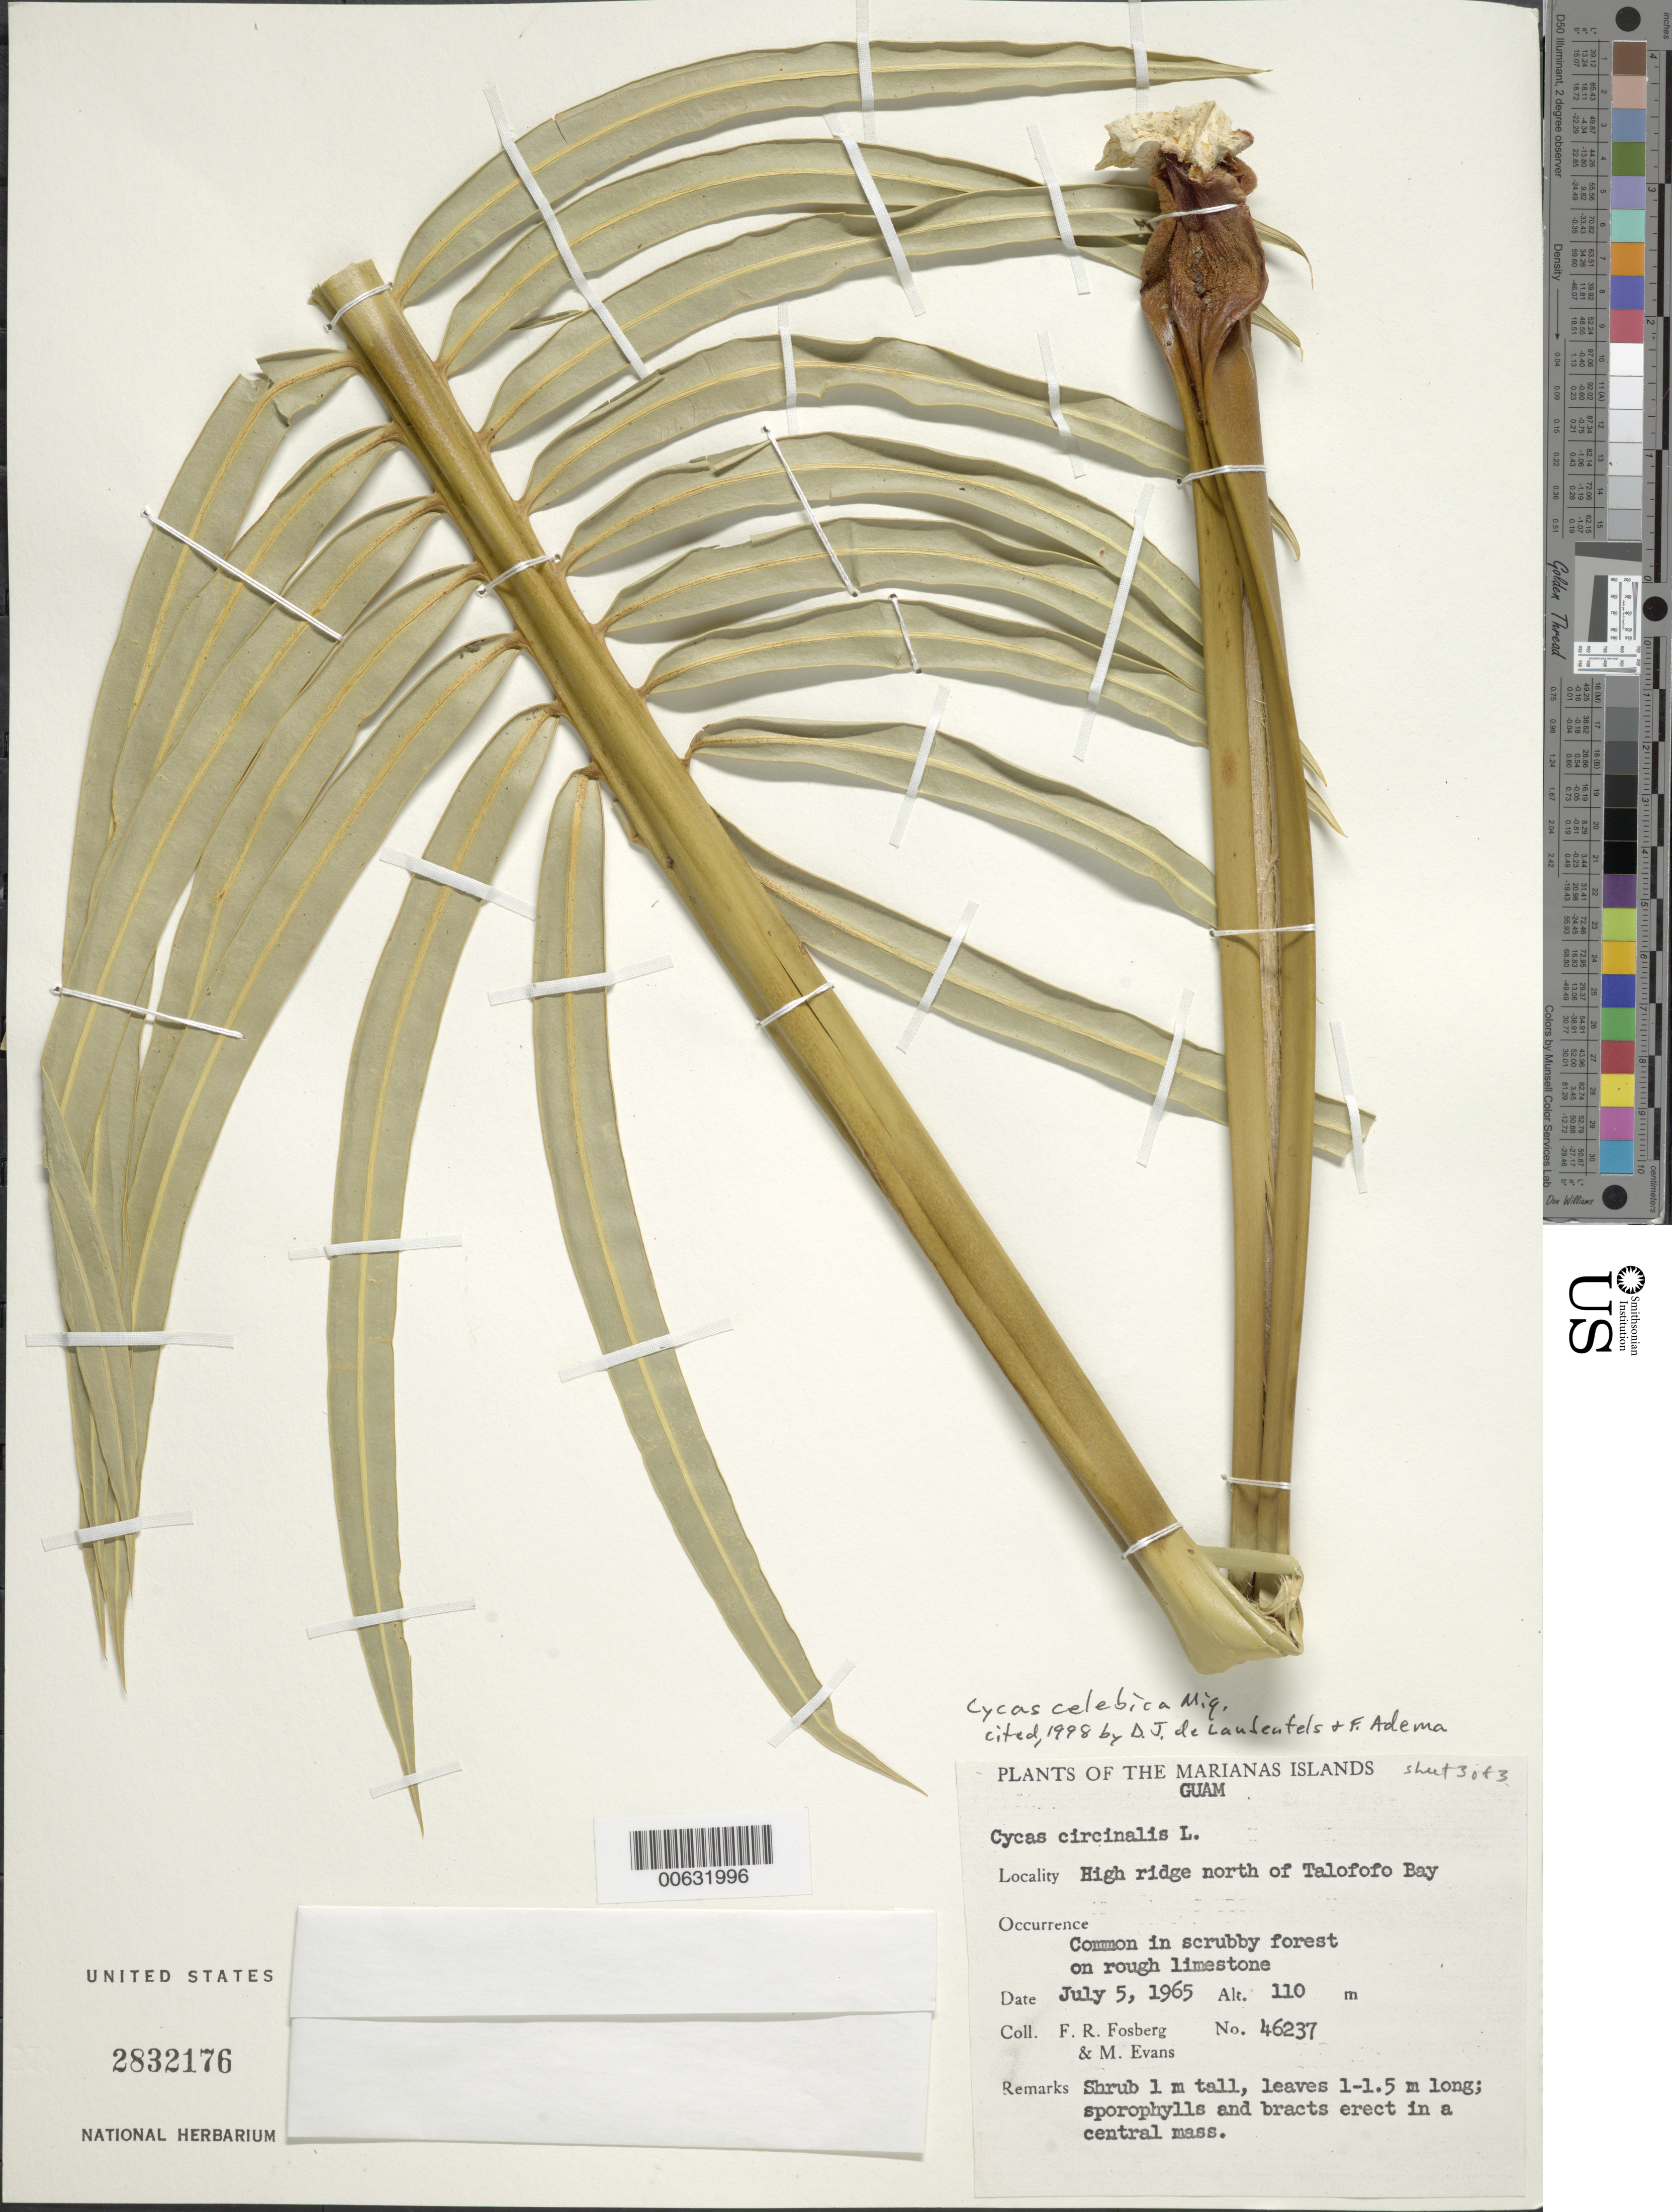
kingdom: Plantae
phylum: Tracheophyta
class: Cycadopsida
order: Cycadales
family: Cycadaceae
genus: Cycas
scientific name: Cycas celebica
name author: Miq.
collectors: F. R. Fosberg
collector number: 46237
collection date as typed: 05 Jul 1965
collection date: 1965-07-05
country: Guam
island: Guam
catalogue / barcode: US 2832176